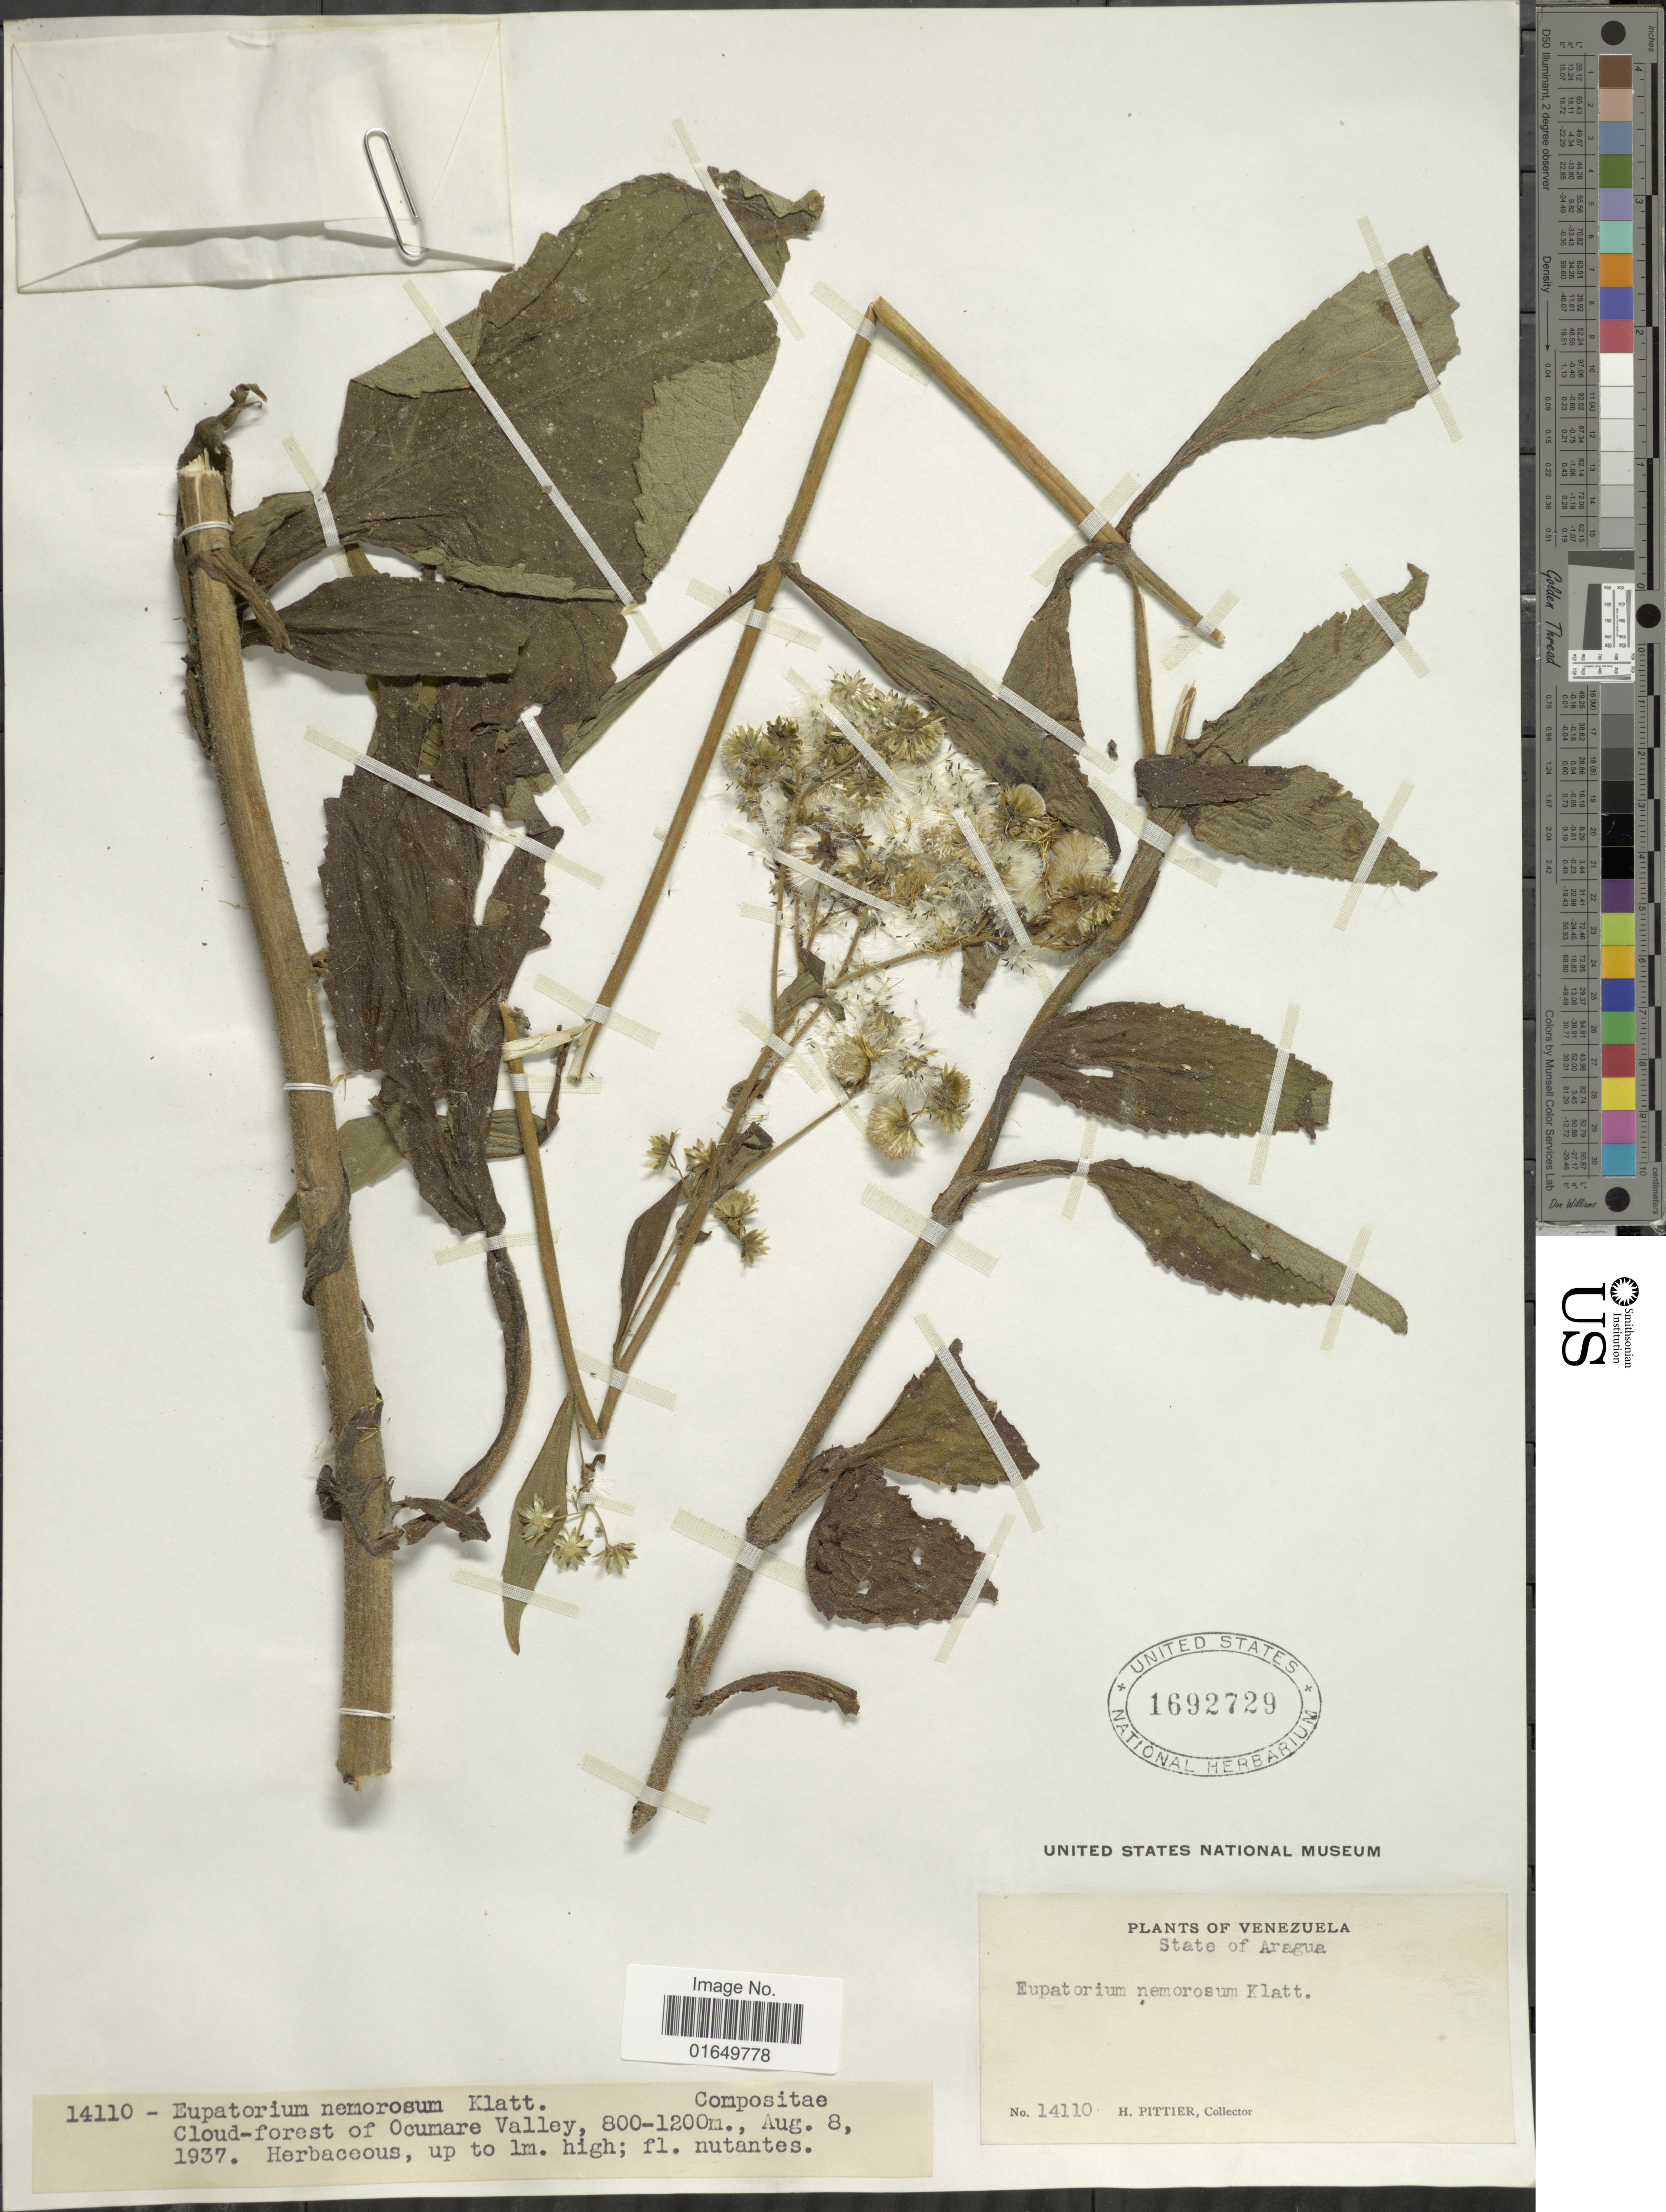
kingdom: Plantae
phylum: Tracheophyta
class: Magnoliopsida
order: Asterales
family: Asteraceae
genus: Polyanthina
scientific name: Polyanthina nemorosa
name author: (Klatt) R.M. King & H. Rob.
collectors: H. F. Pittier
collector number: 14110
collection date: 1937-08-08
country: Venezuela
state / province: Aragua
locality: Ocumare Valley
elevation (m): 800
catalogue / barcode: US 1692729